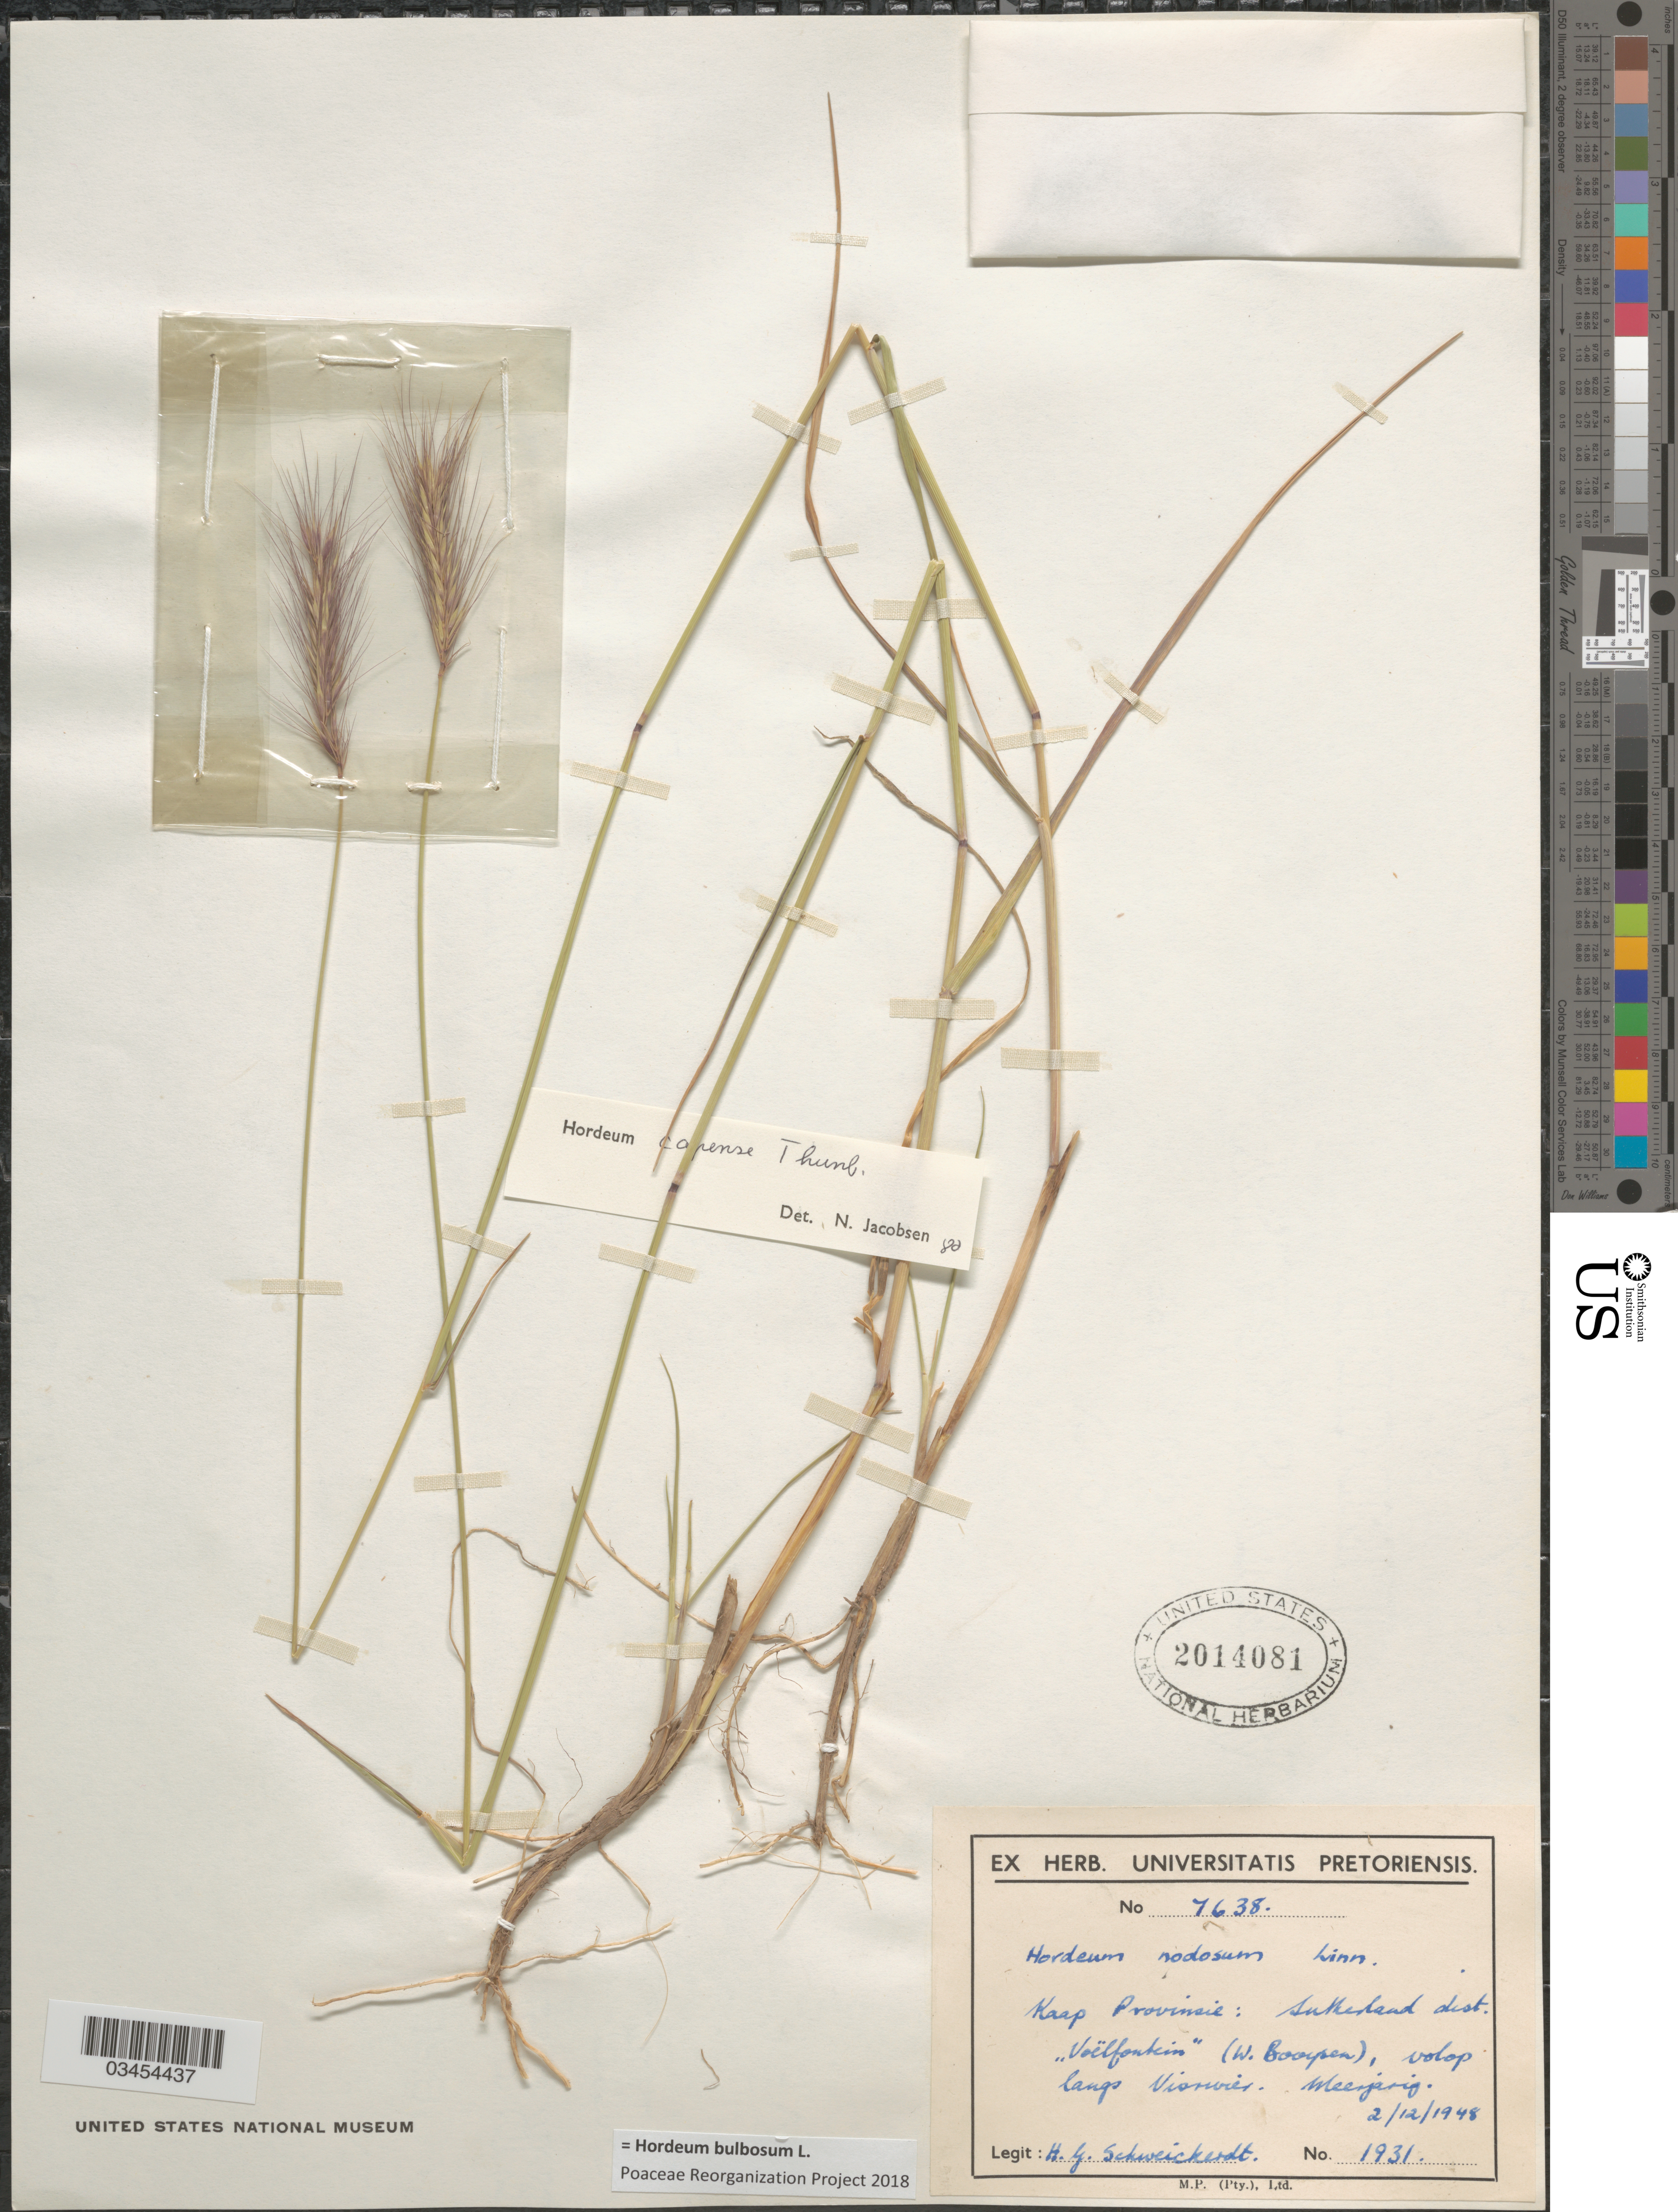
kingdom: Plantae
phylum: Tracheophyta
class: Liliopsida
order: Poales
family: Poaceae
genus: Hordeum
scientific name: Hordeum bulbosum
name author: L.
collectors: H. Schweickerdt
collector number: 1931/7638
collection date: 1948-12-02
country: South Africa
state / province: Northern Cape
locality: Kaap Provinsie: Sukerland dist. "Voëlfonkin" (W.Booysen), volop langs Visrivier. Meerjarig. [interpreted]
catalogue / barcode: US 2014081